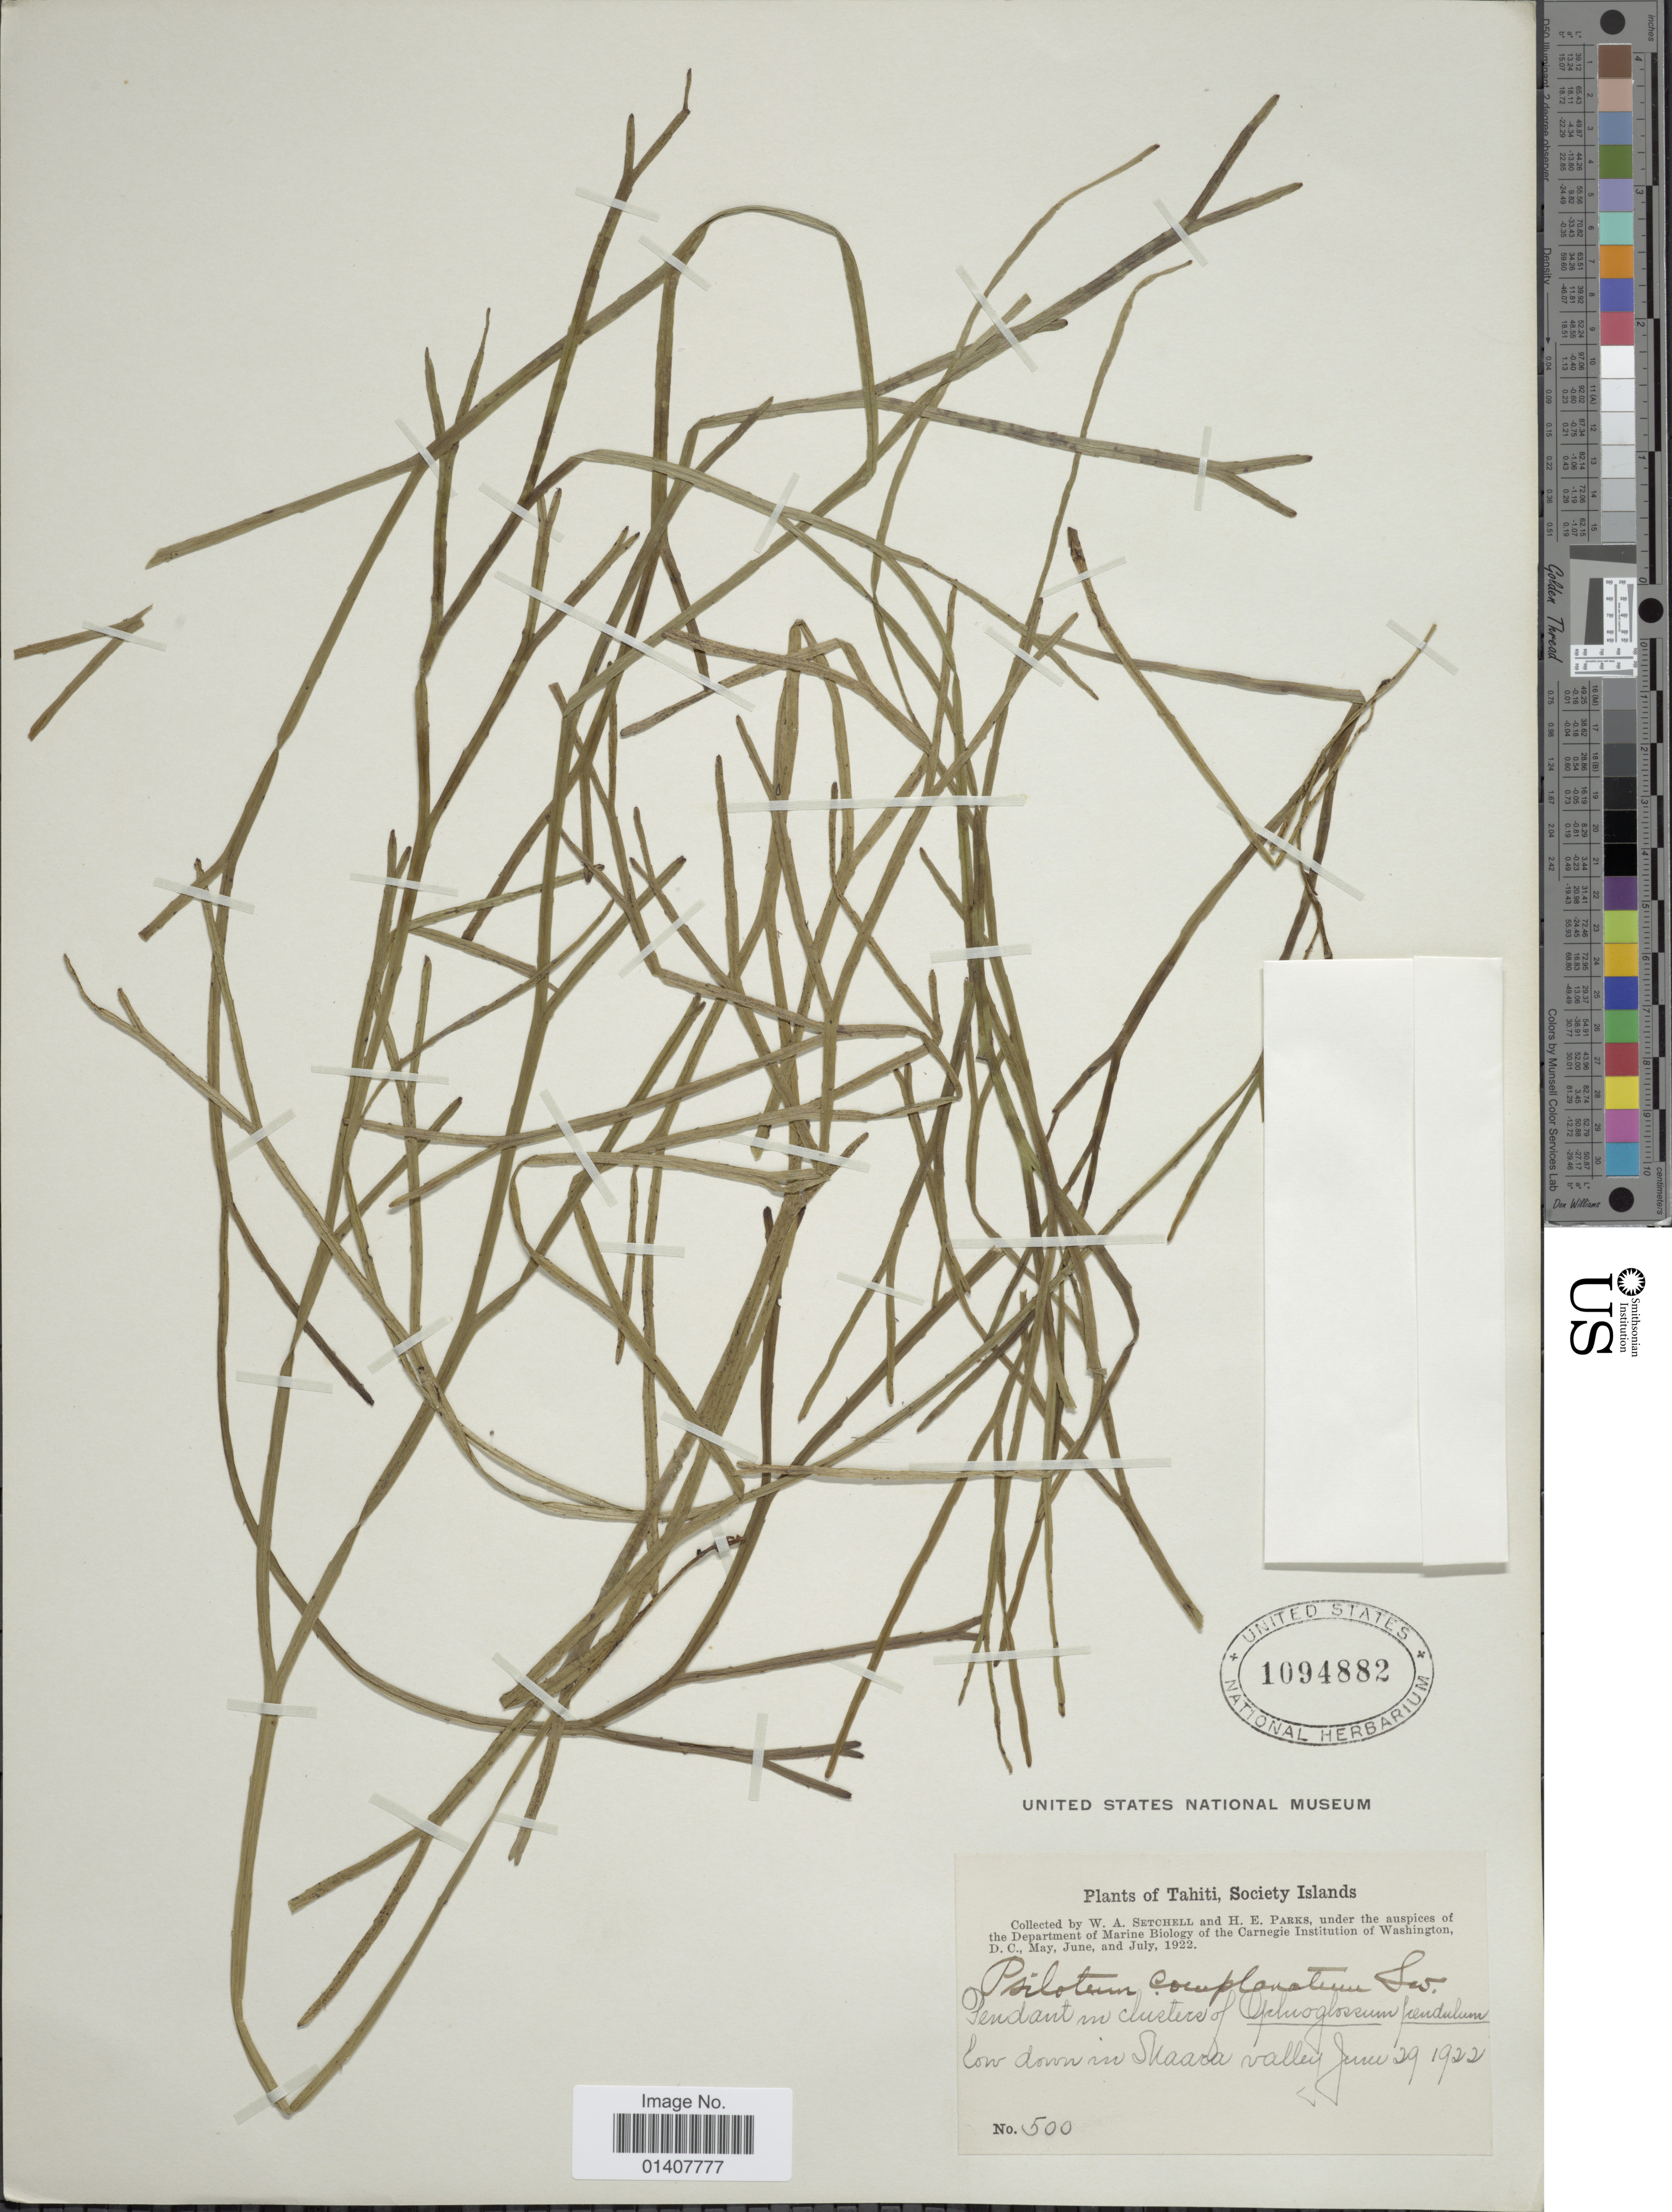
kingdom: Plantae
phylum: Tracheophyta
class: Polypodiopsida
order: Psilotales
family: Psilotaceae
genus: Psilotum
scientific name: Psilotum complanatum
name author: Sw.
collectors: W. Setchell & H. E. Parks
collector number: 500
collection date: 1922-06-29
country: French Polynesia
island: Tahiti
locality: Tahiti, Society Islands, low down in Skaara valley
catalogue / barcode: US 1094882